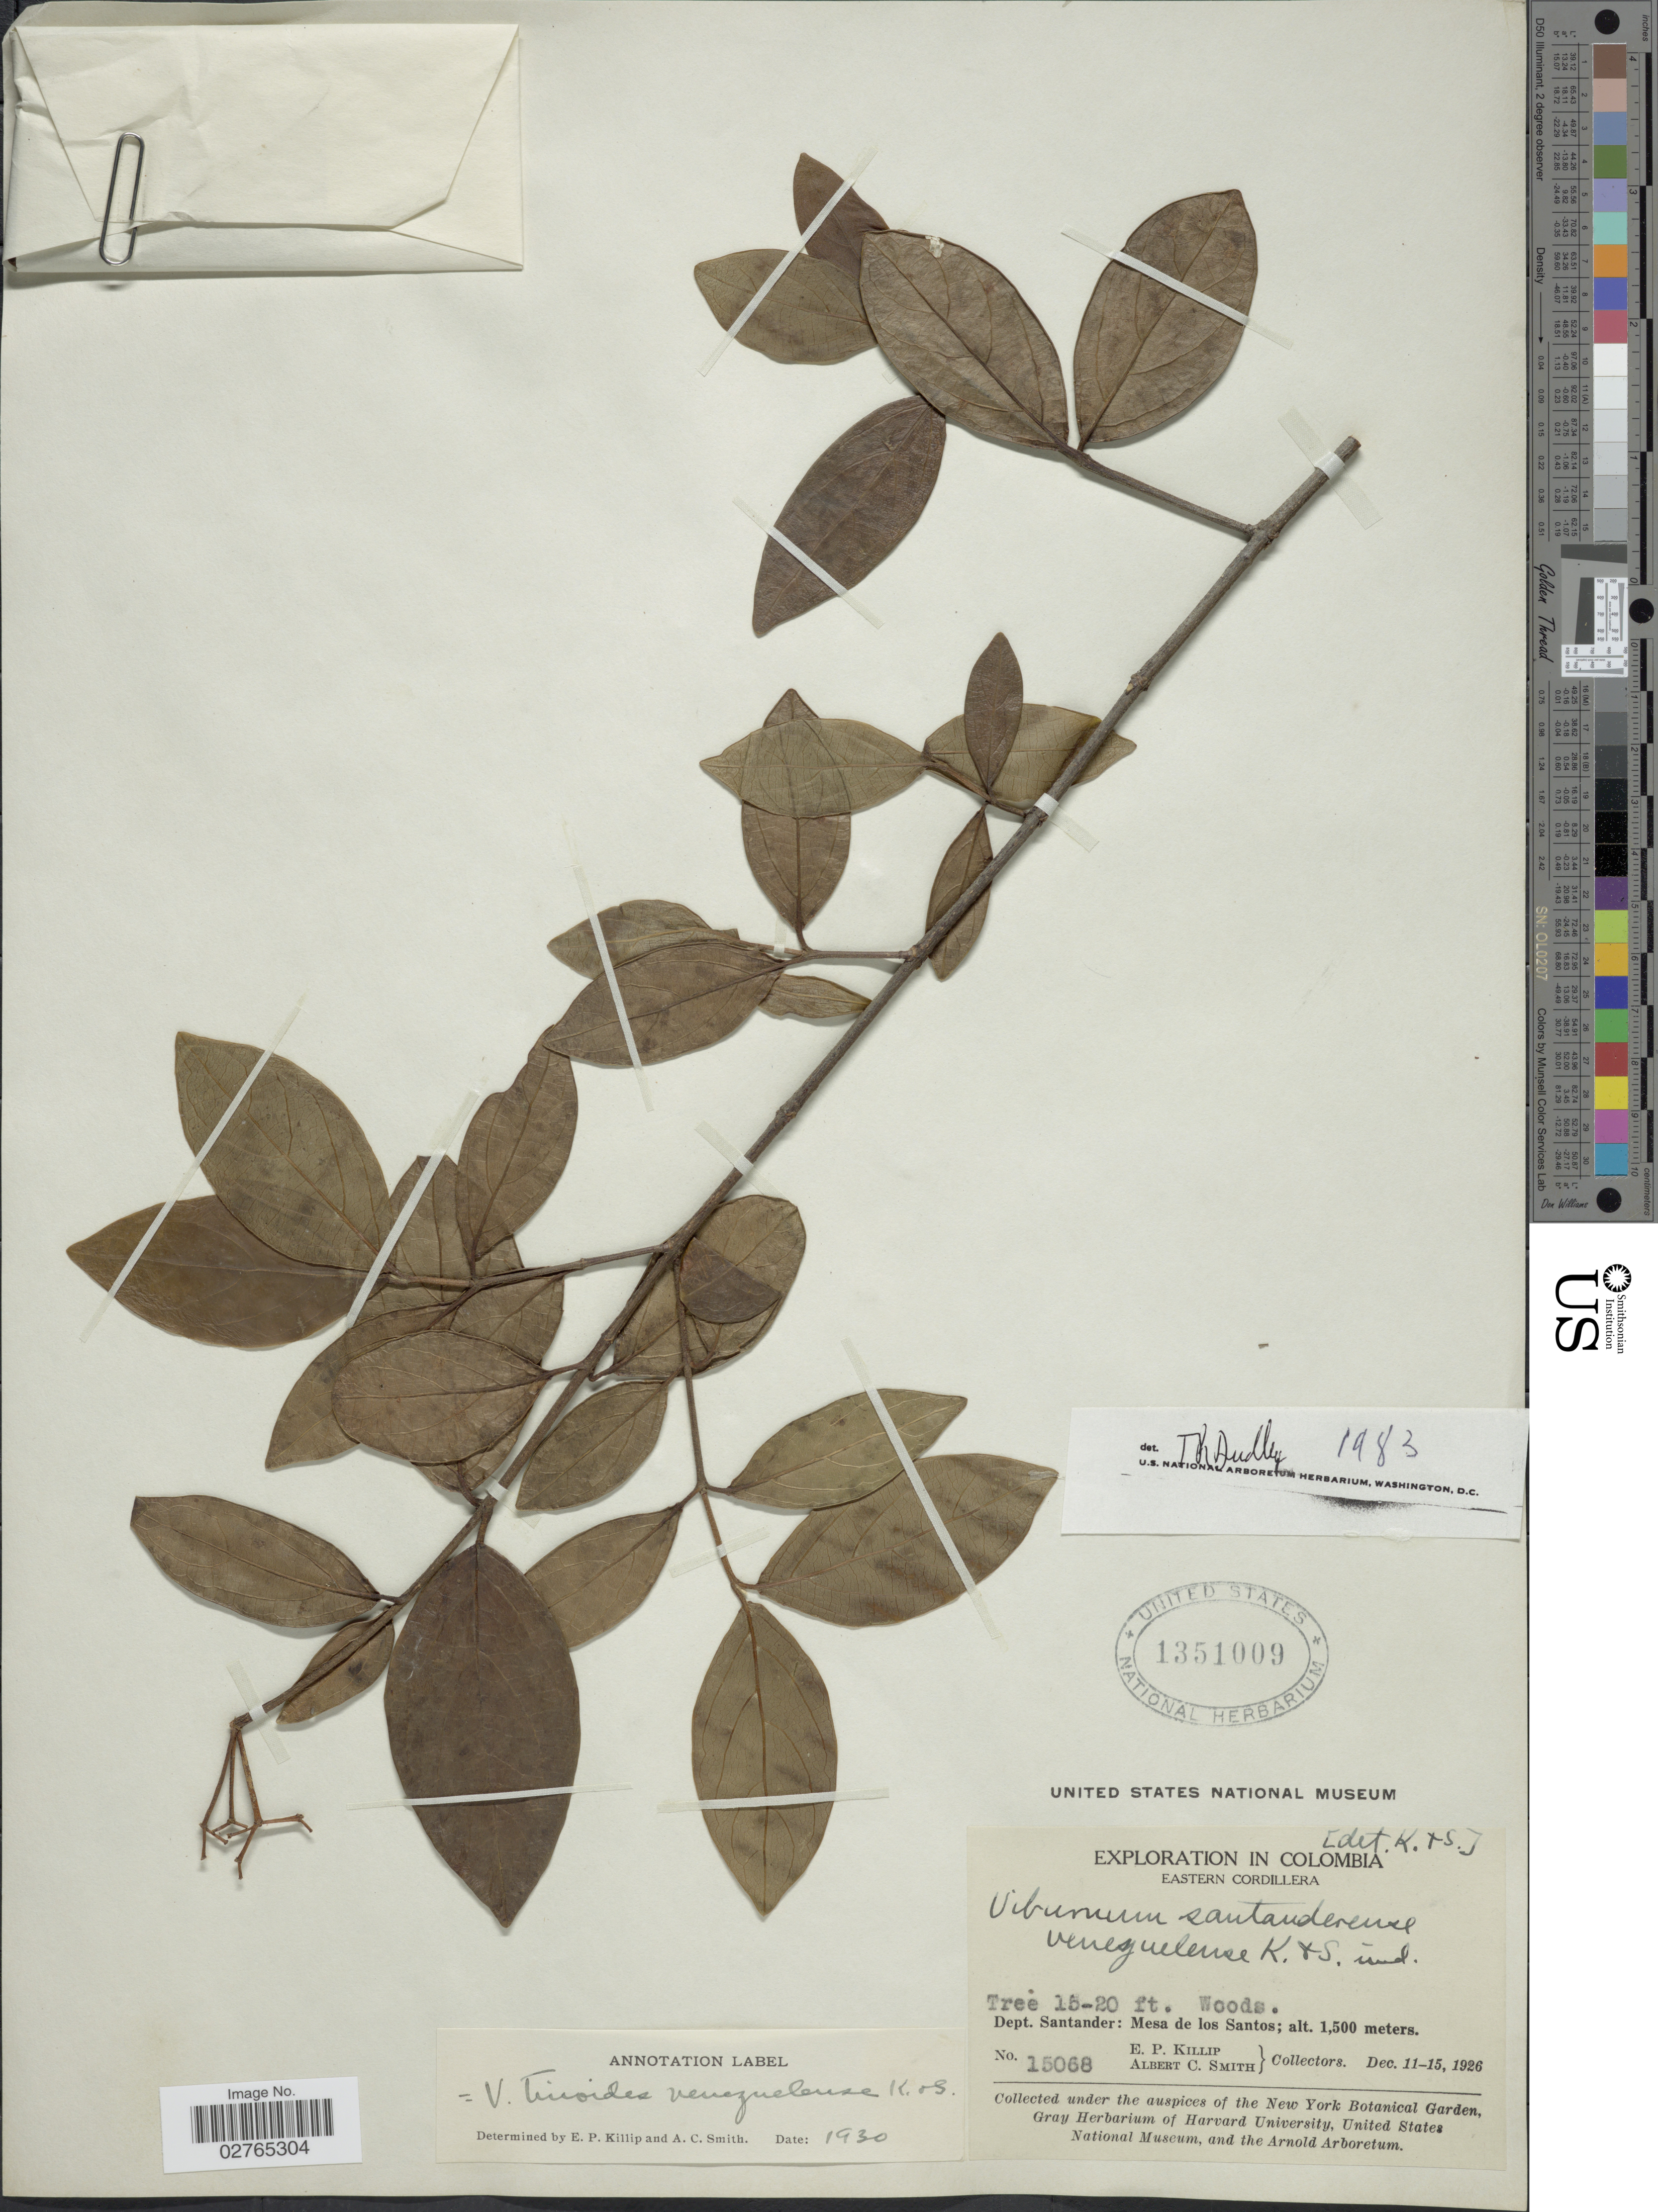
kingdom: Plantae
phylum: Tracheophyta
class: Magnoliopsida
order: Dipsacales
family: Viburnaceae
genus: Viburnum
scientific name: Viburnum tinoides var. venezuelense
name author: L. f.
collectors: E. P. Killip & A. C. Smith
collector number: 15068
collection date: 1926-12-11/1926-12-15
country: Colombia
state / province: Santander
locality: Eastern Cordillera. Dept. Santander: Mesa de los Santos.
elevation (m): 1500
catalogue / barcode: US 1351009